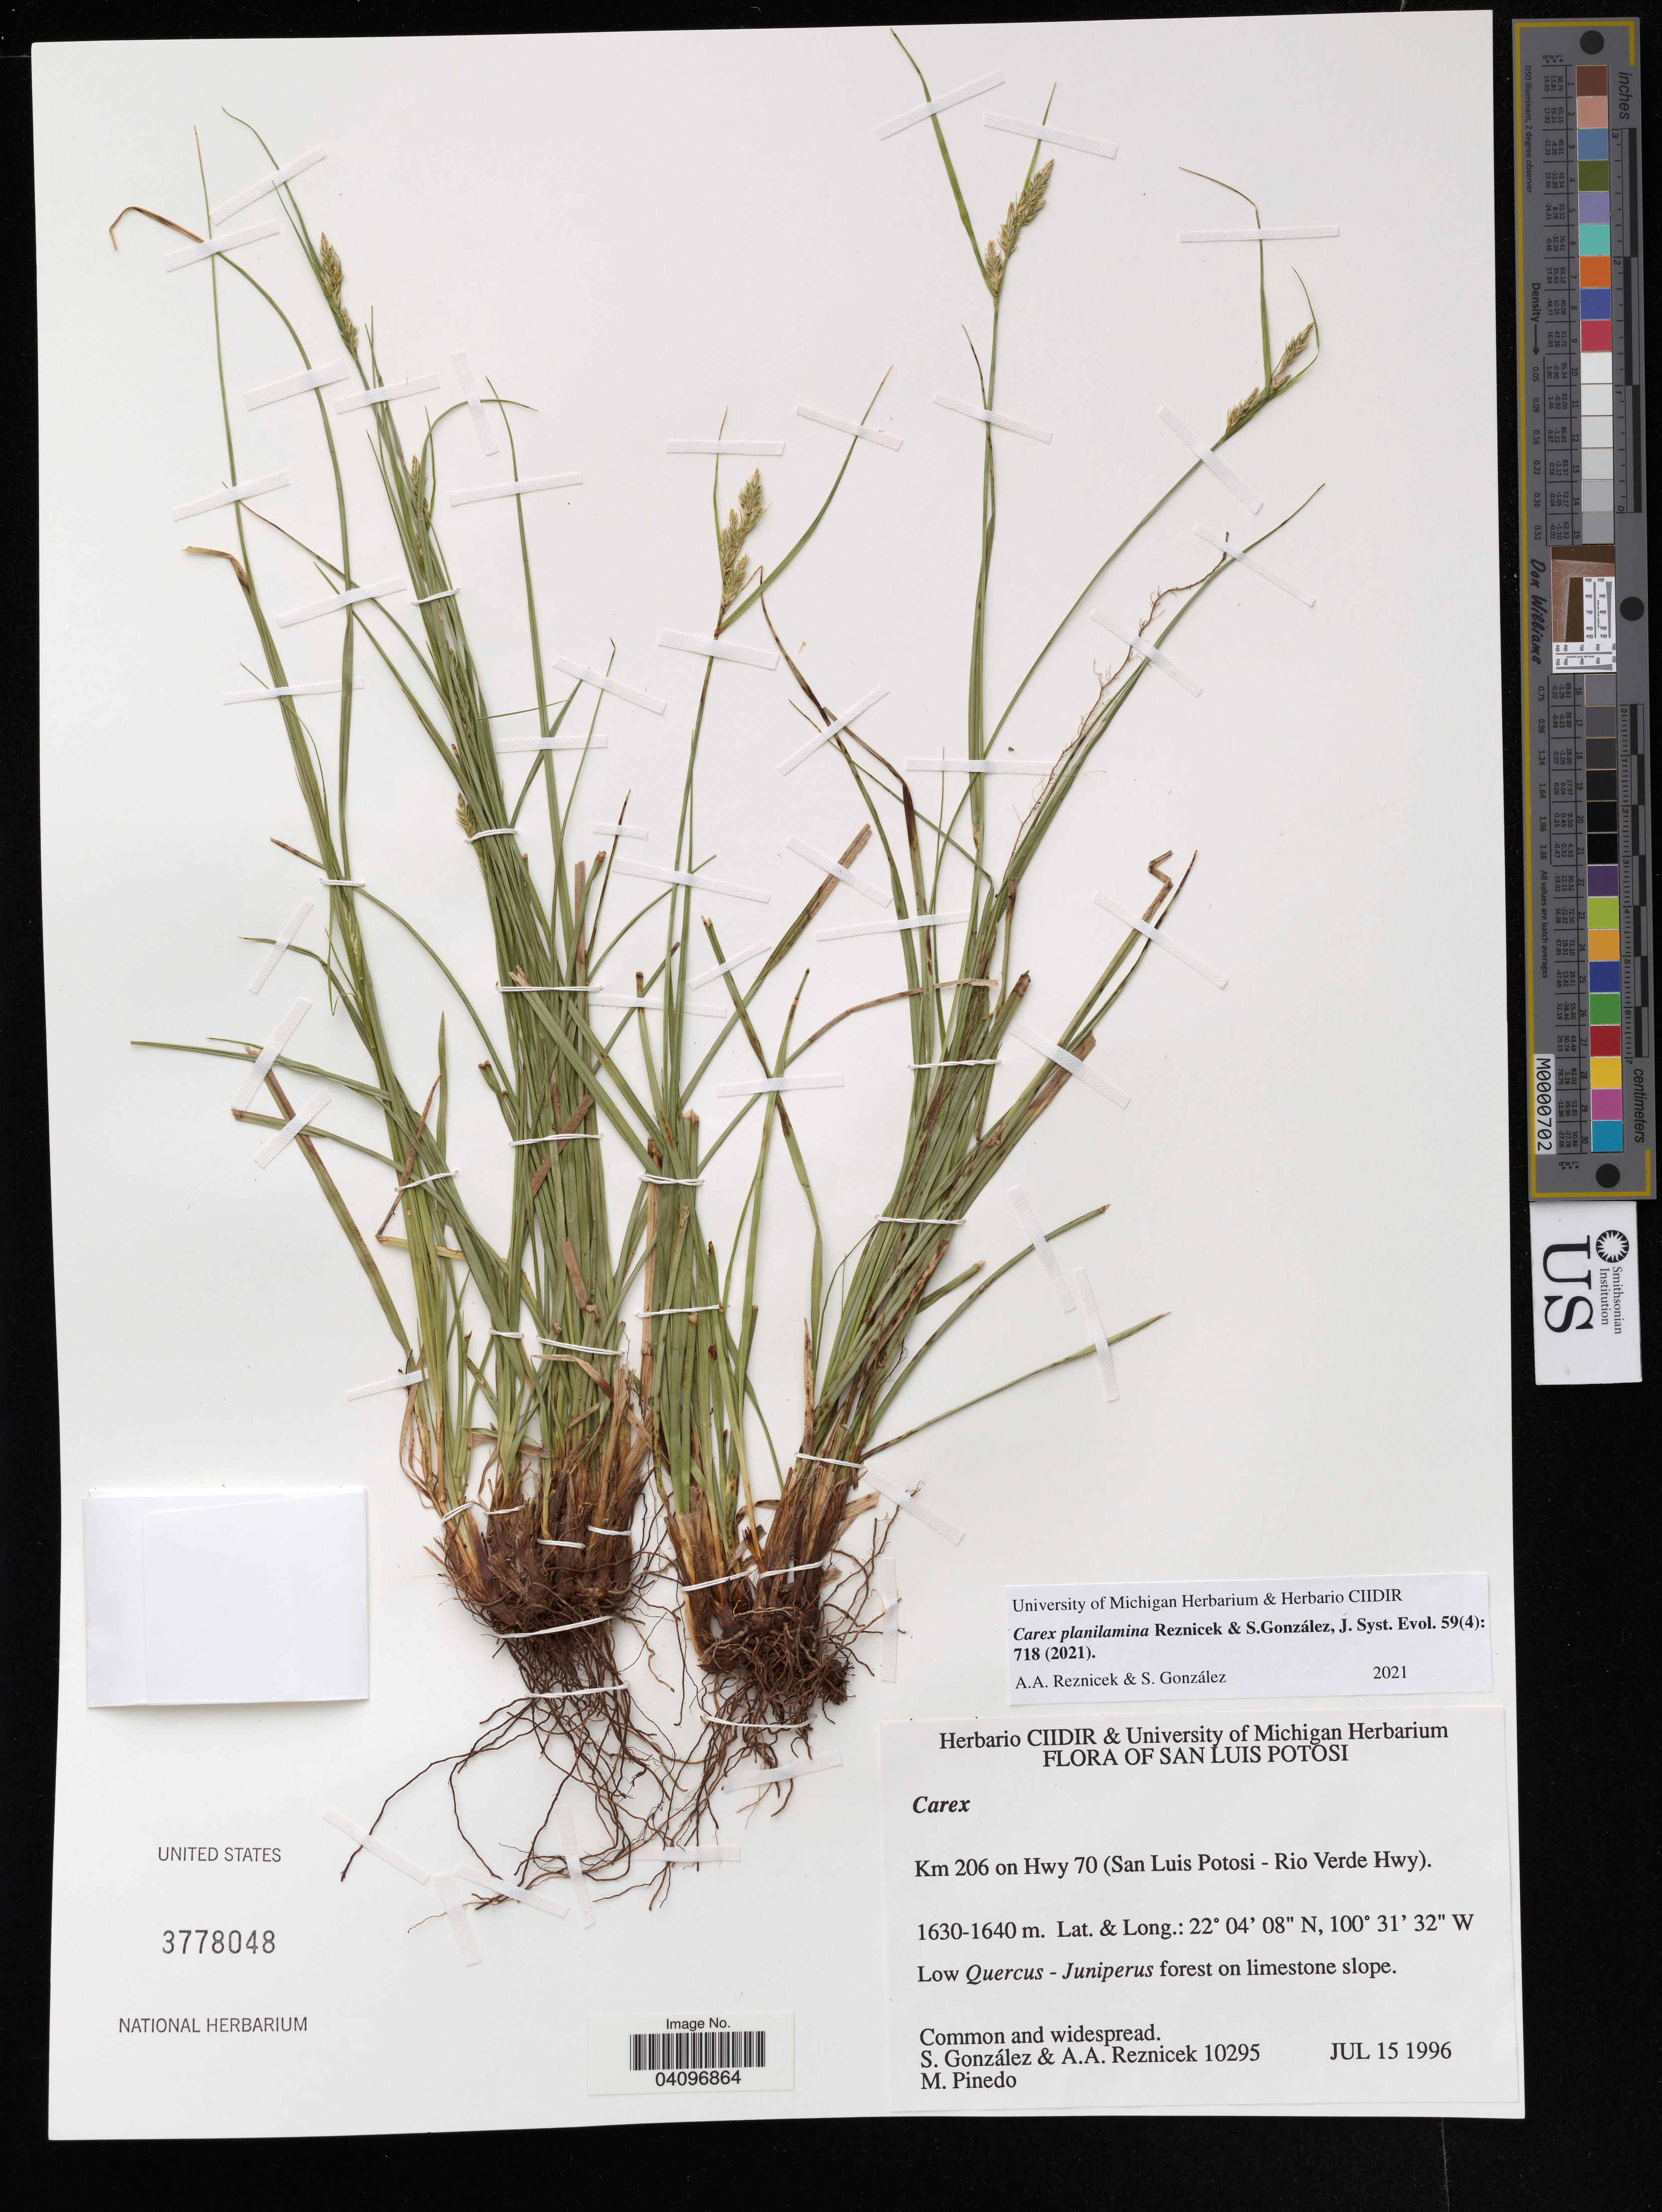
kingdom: Plantae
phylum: Tracheophyta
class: Liliopsida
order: Poales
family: Cyperaceae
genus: Carex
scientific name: Carex planilamina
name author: Reznicek & S. González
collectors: S. González, A. A. Reznicek & M. Pinedo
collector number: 10295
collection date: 1996-07-15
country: Mexico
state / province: San Luis Potosí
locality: Km 206 on Hwy 70 (San Luis Potosi - Rio Verde Hwy).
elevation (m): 1630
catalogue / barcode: US 3778048